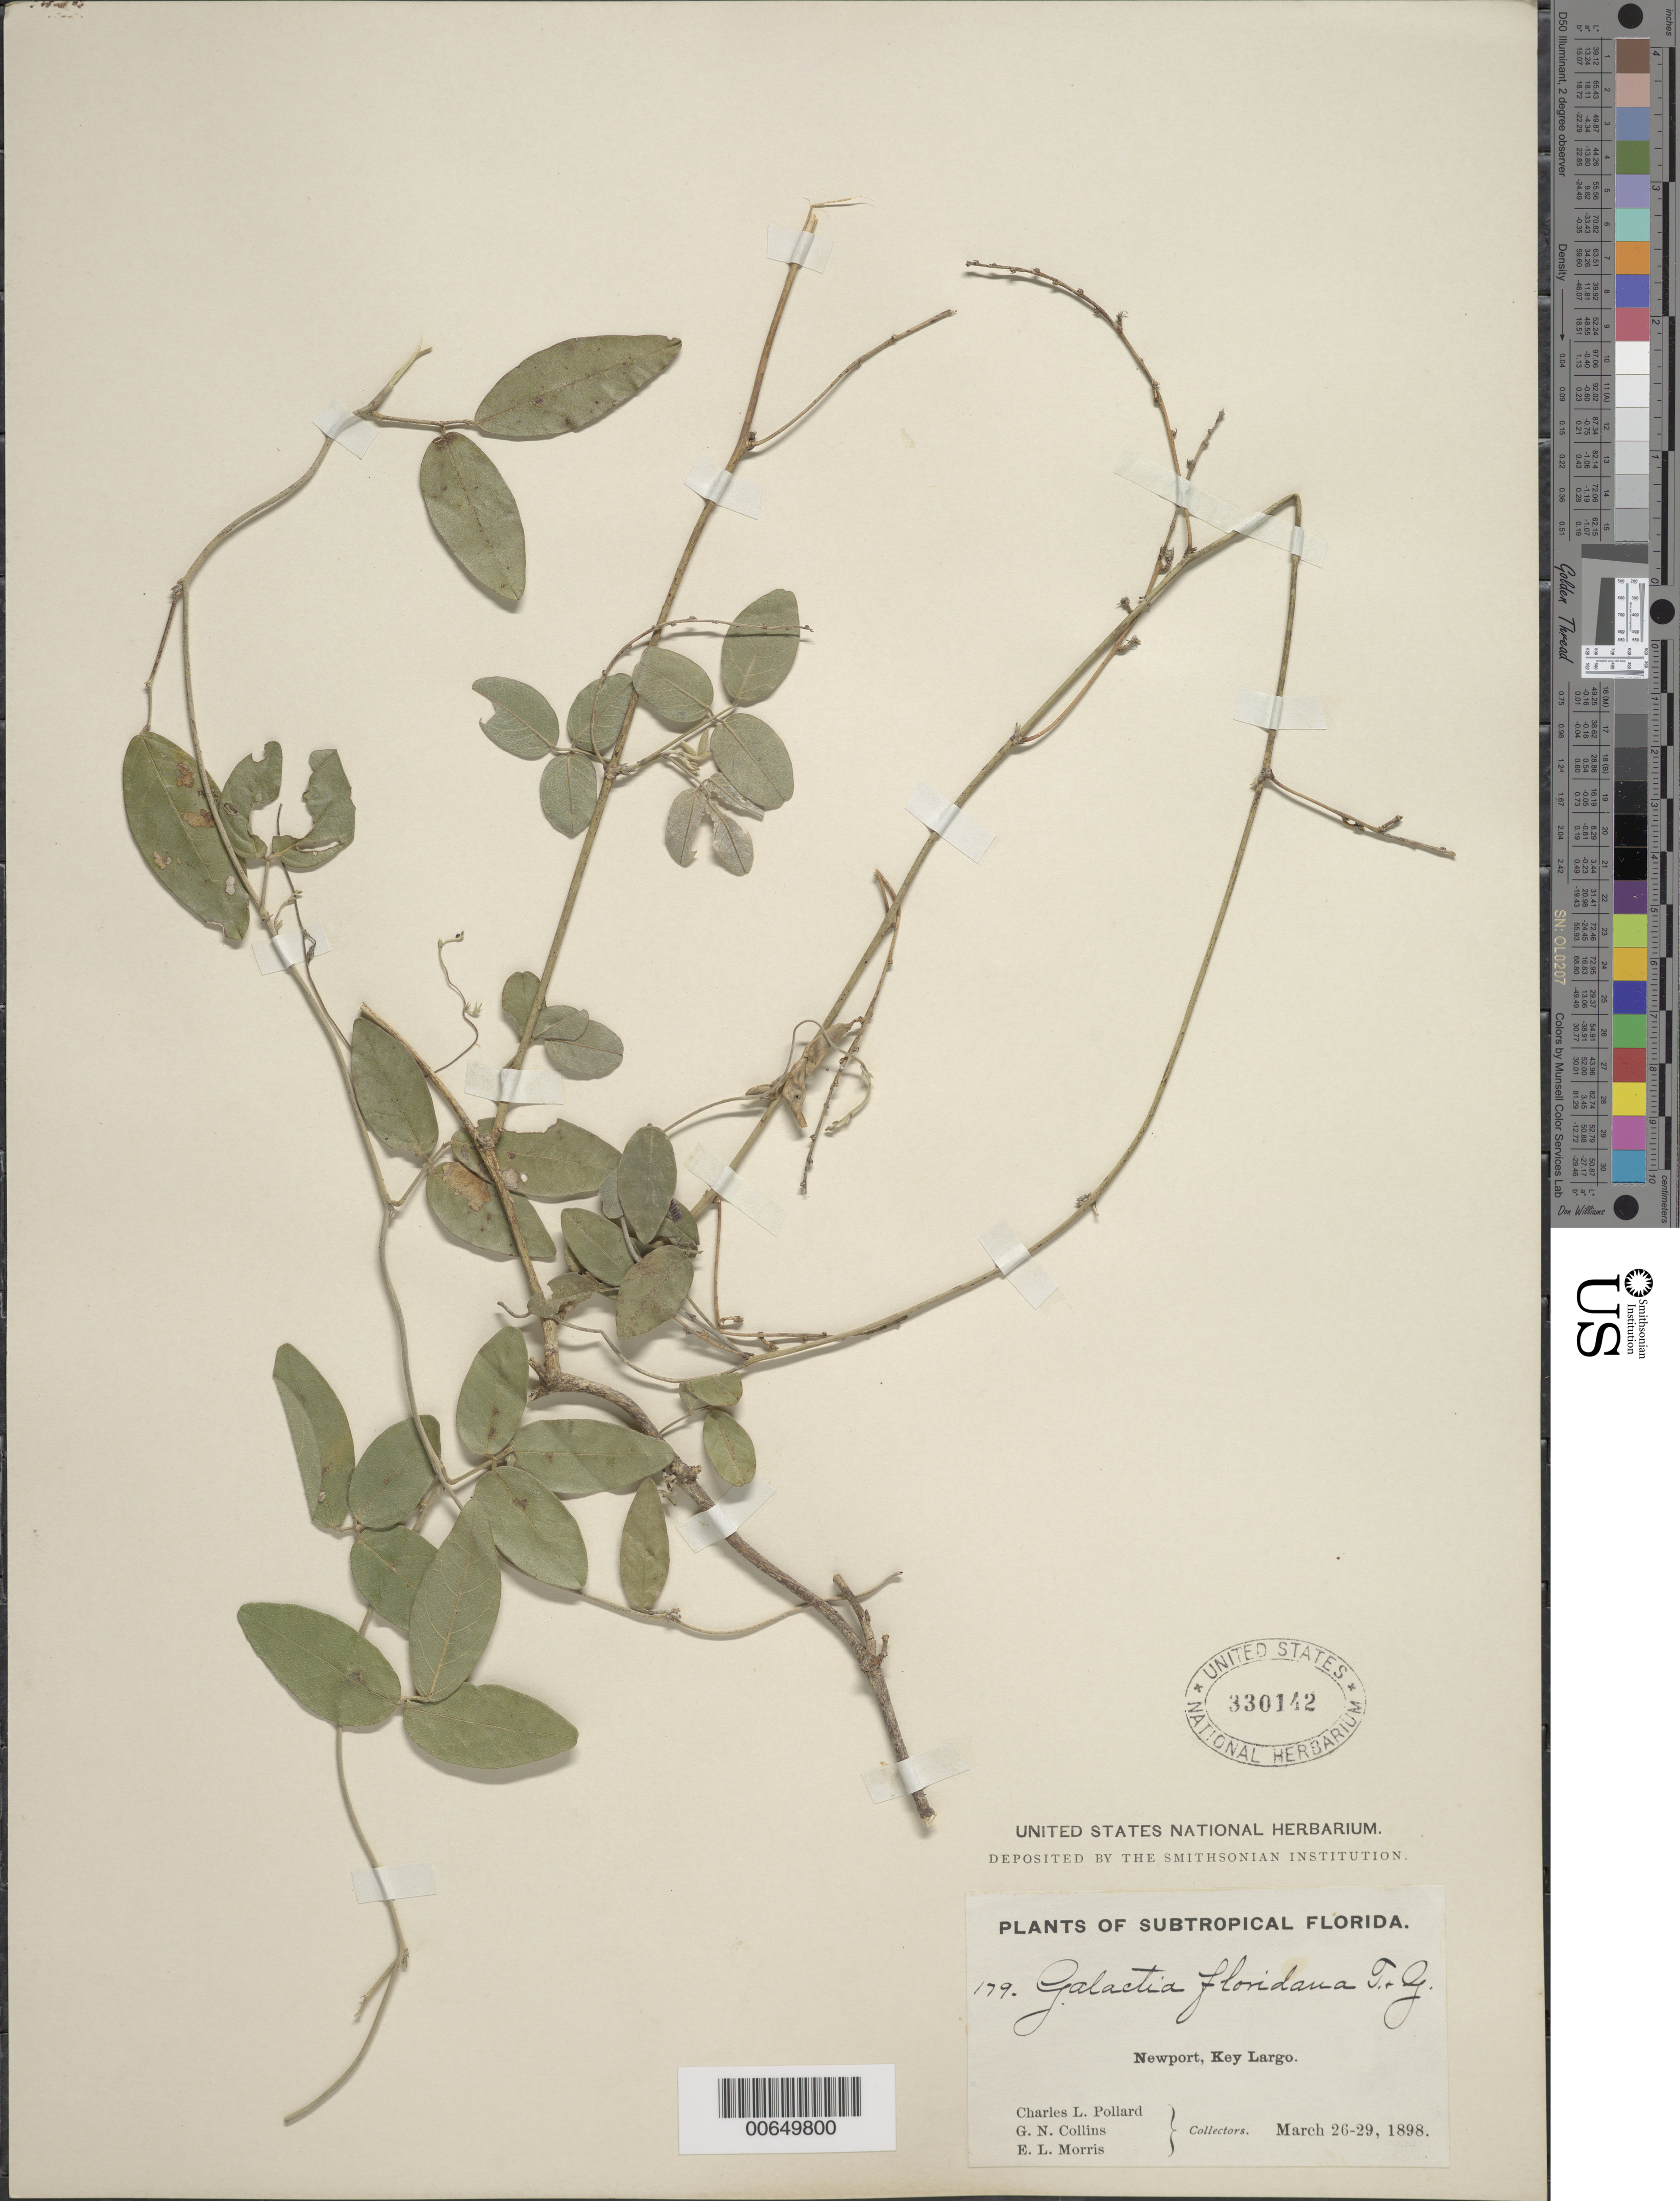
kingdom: Plantae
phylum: Tracheophyta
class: Magnoliopsida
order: Fabales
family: Fabaceae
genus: Galactia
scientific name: Galactia floridana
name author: J.R. Johnst.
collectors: C. L. Pollard, G. Collins & E. L. Morris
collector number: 179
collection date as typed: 26 Mar 1898 to 29 Mar 1898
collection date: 1898-03-26/1898-03-29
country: United States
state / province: Florida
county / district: Dade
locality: Newport, Key Largo.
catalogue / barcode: US 330142